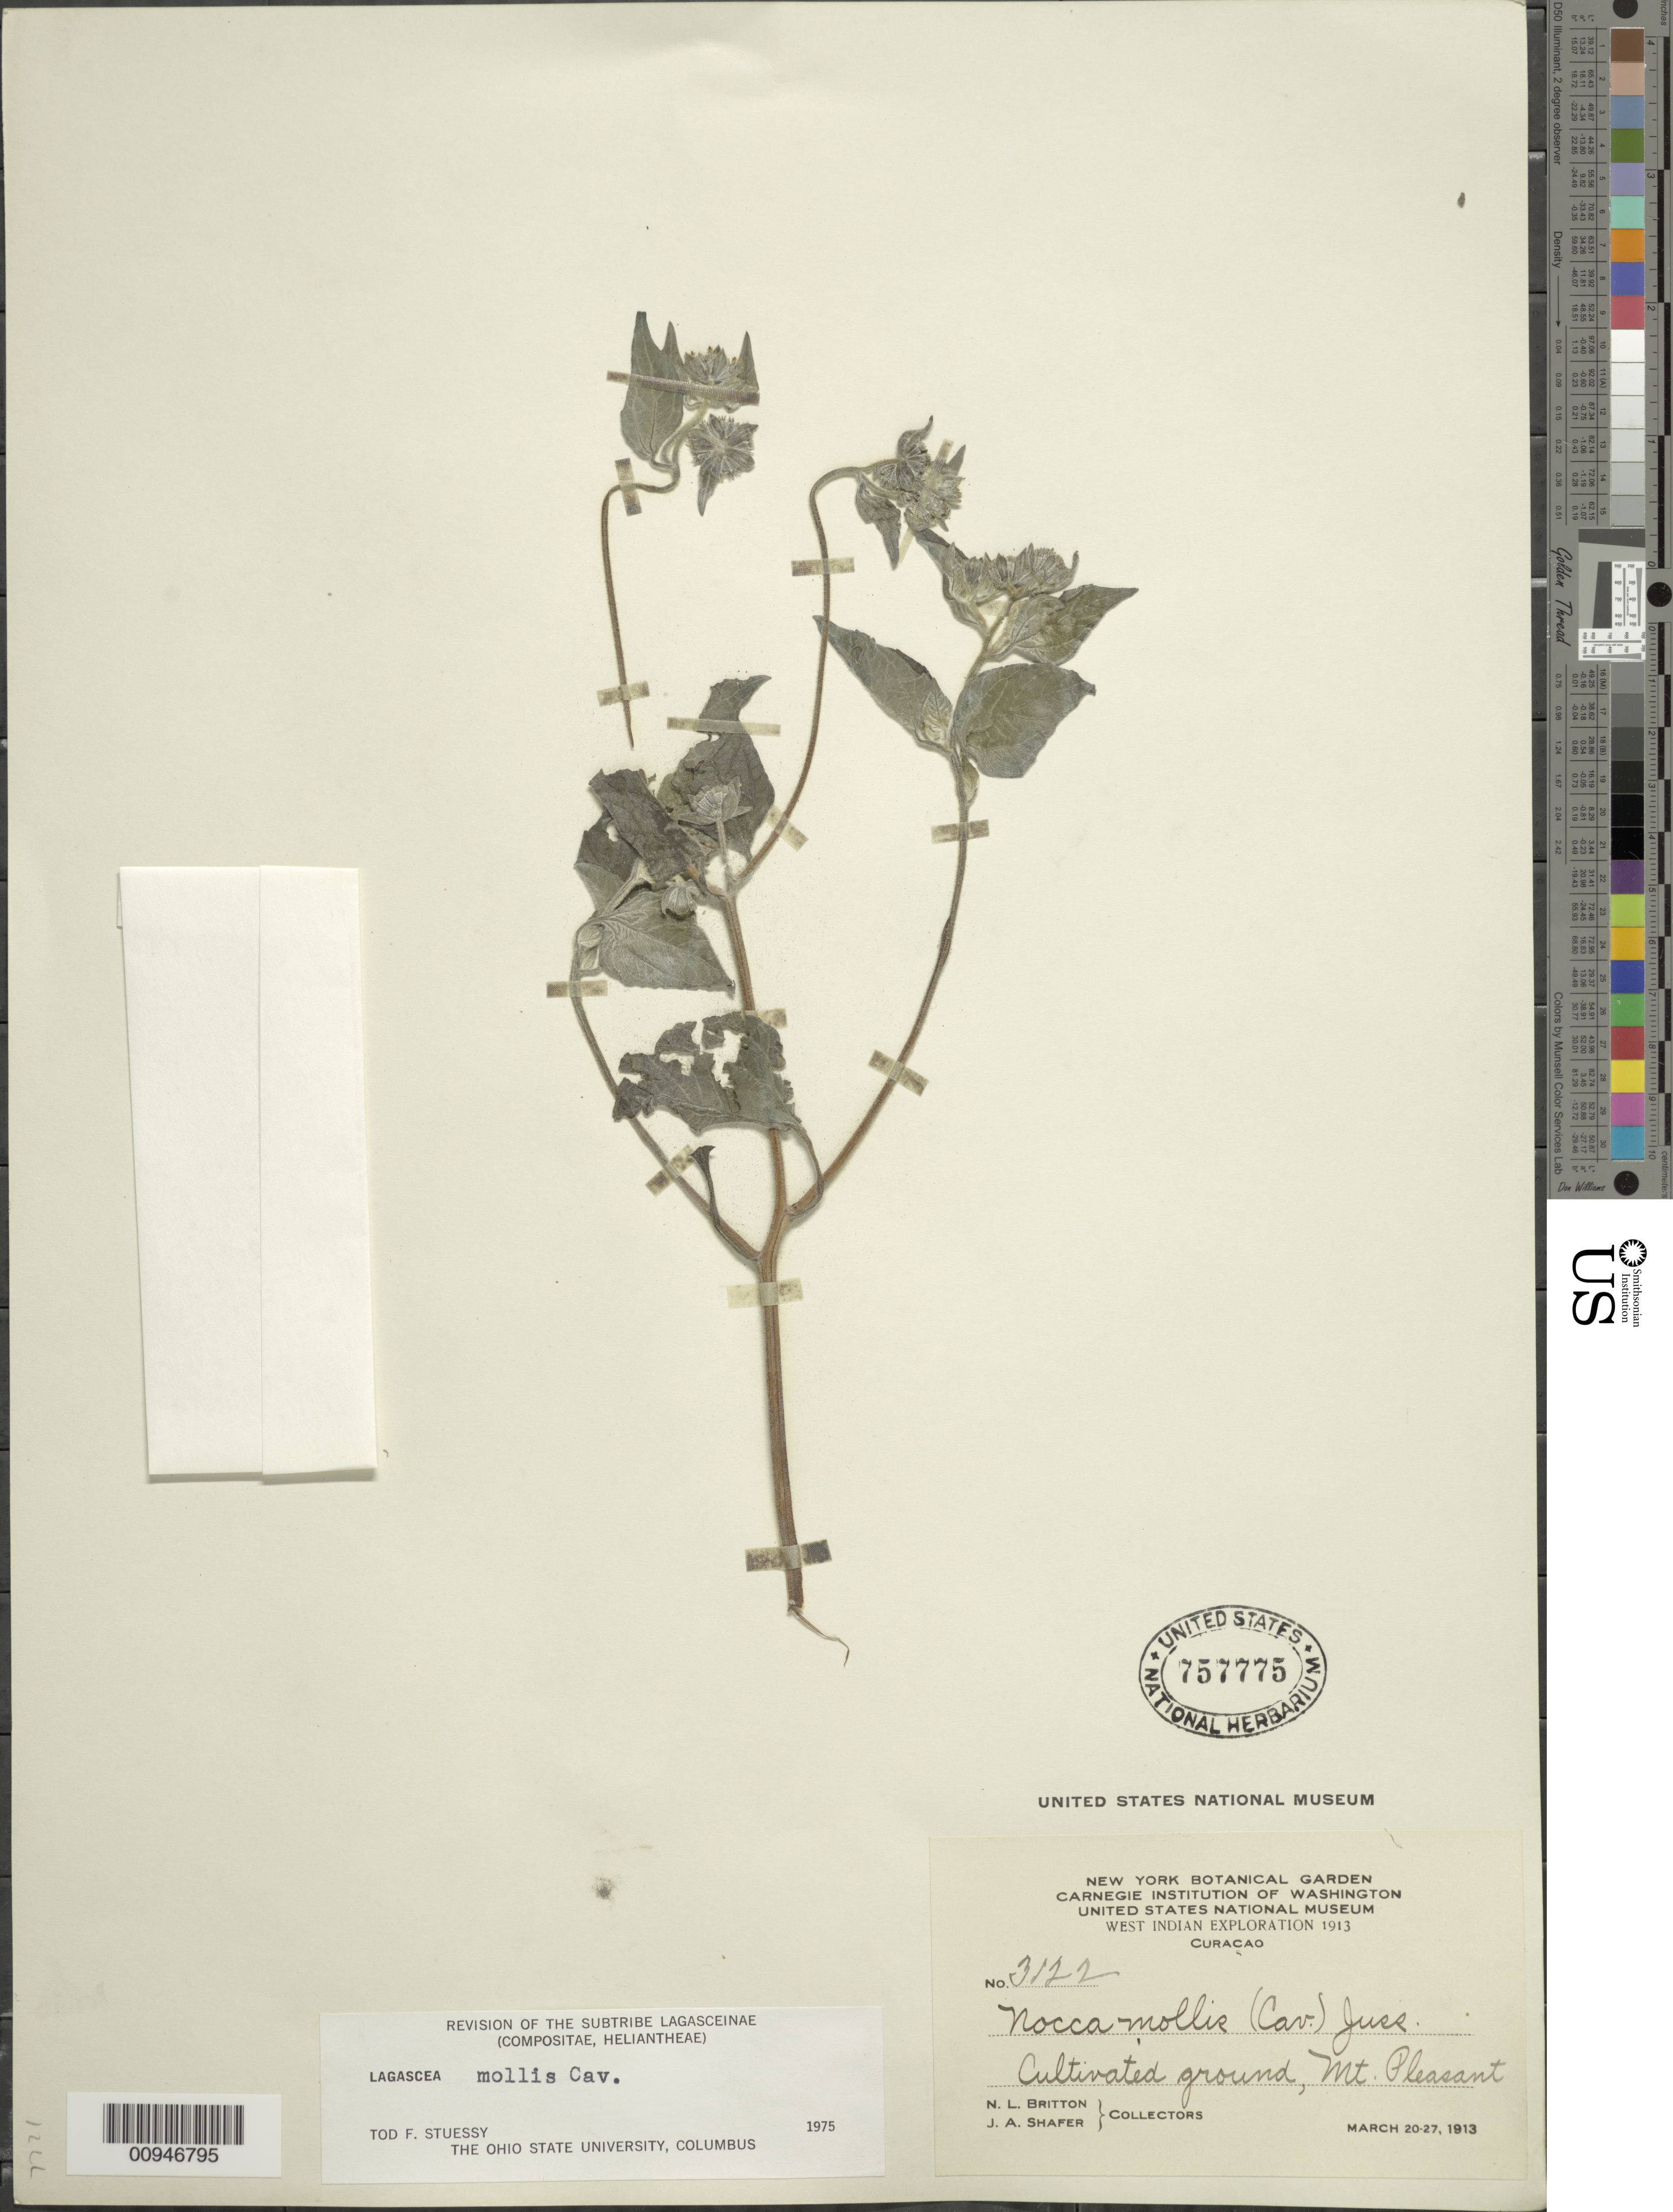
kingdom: Plantae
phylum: Tracheophyta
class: Magnoliopsida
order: Asterales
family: Asteraceae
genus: Lagascea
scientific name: Lagascea mollis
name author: Cav.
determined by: Stuessy, T. F.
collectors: N. Britton & J. A. Shafer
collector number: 3122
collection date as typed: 20 Mar 1913 to 27 Mar 1913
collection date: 1913-03-20/1913-03-27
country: Curaçao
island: Curaçao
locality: Curacao, Mt. Pleasant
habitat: Cultivated ground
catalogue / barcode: US 757775